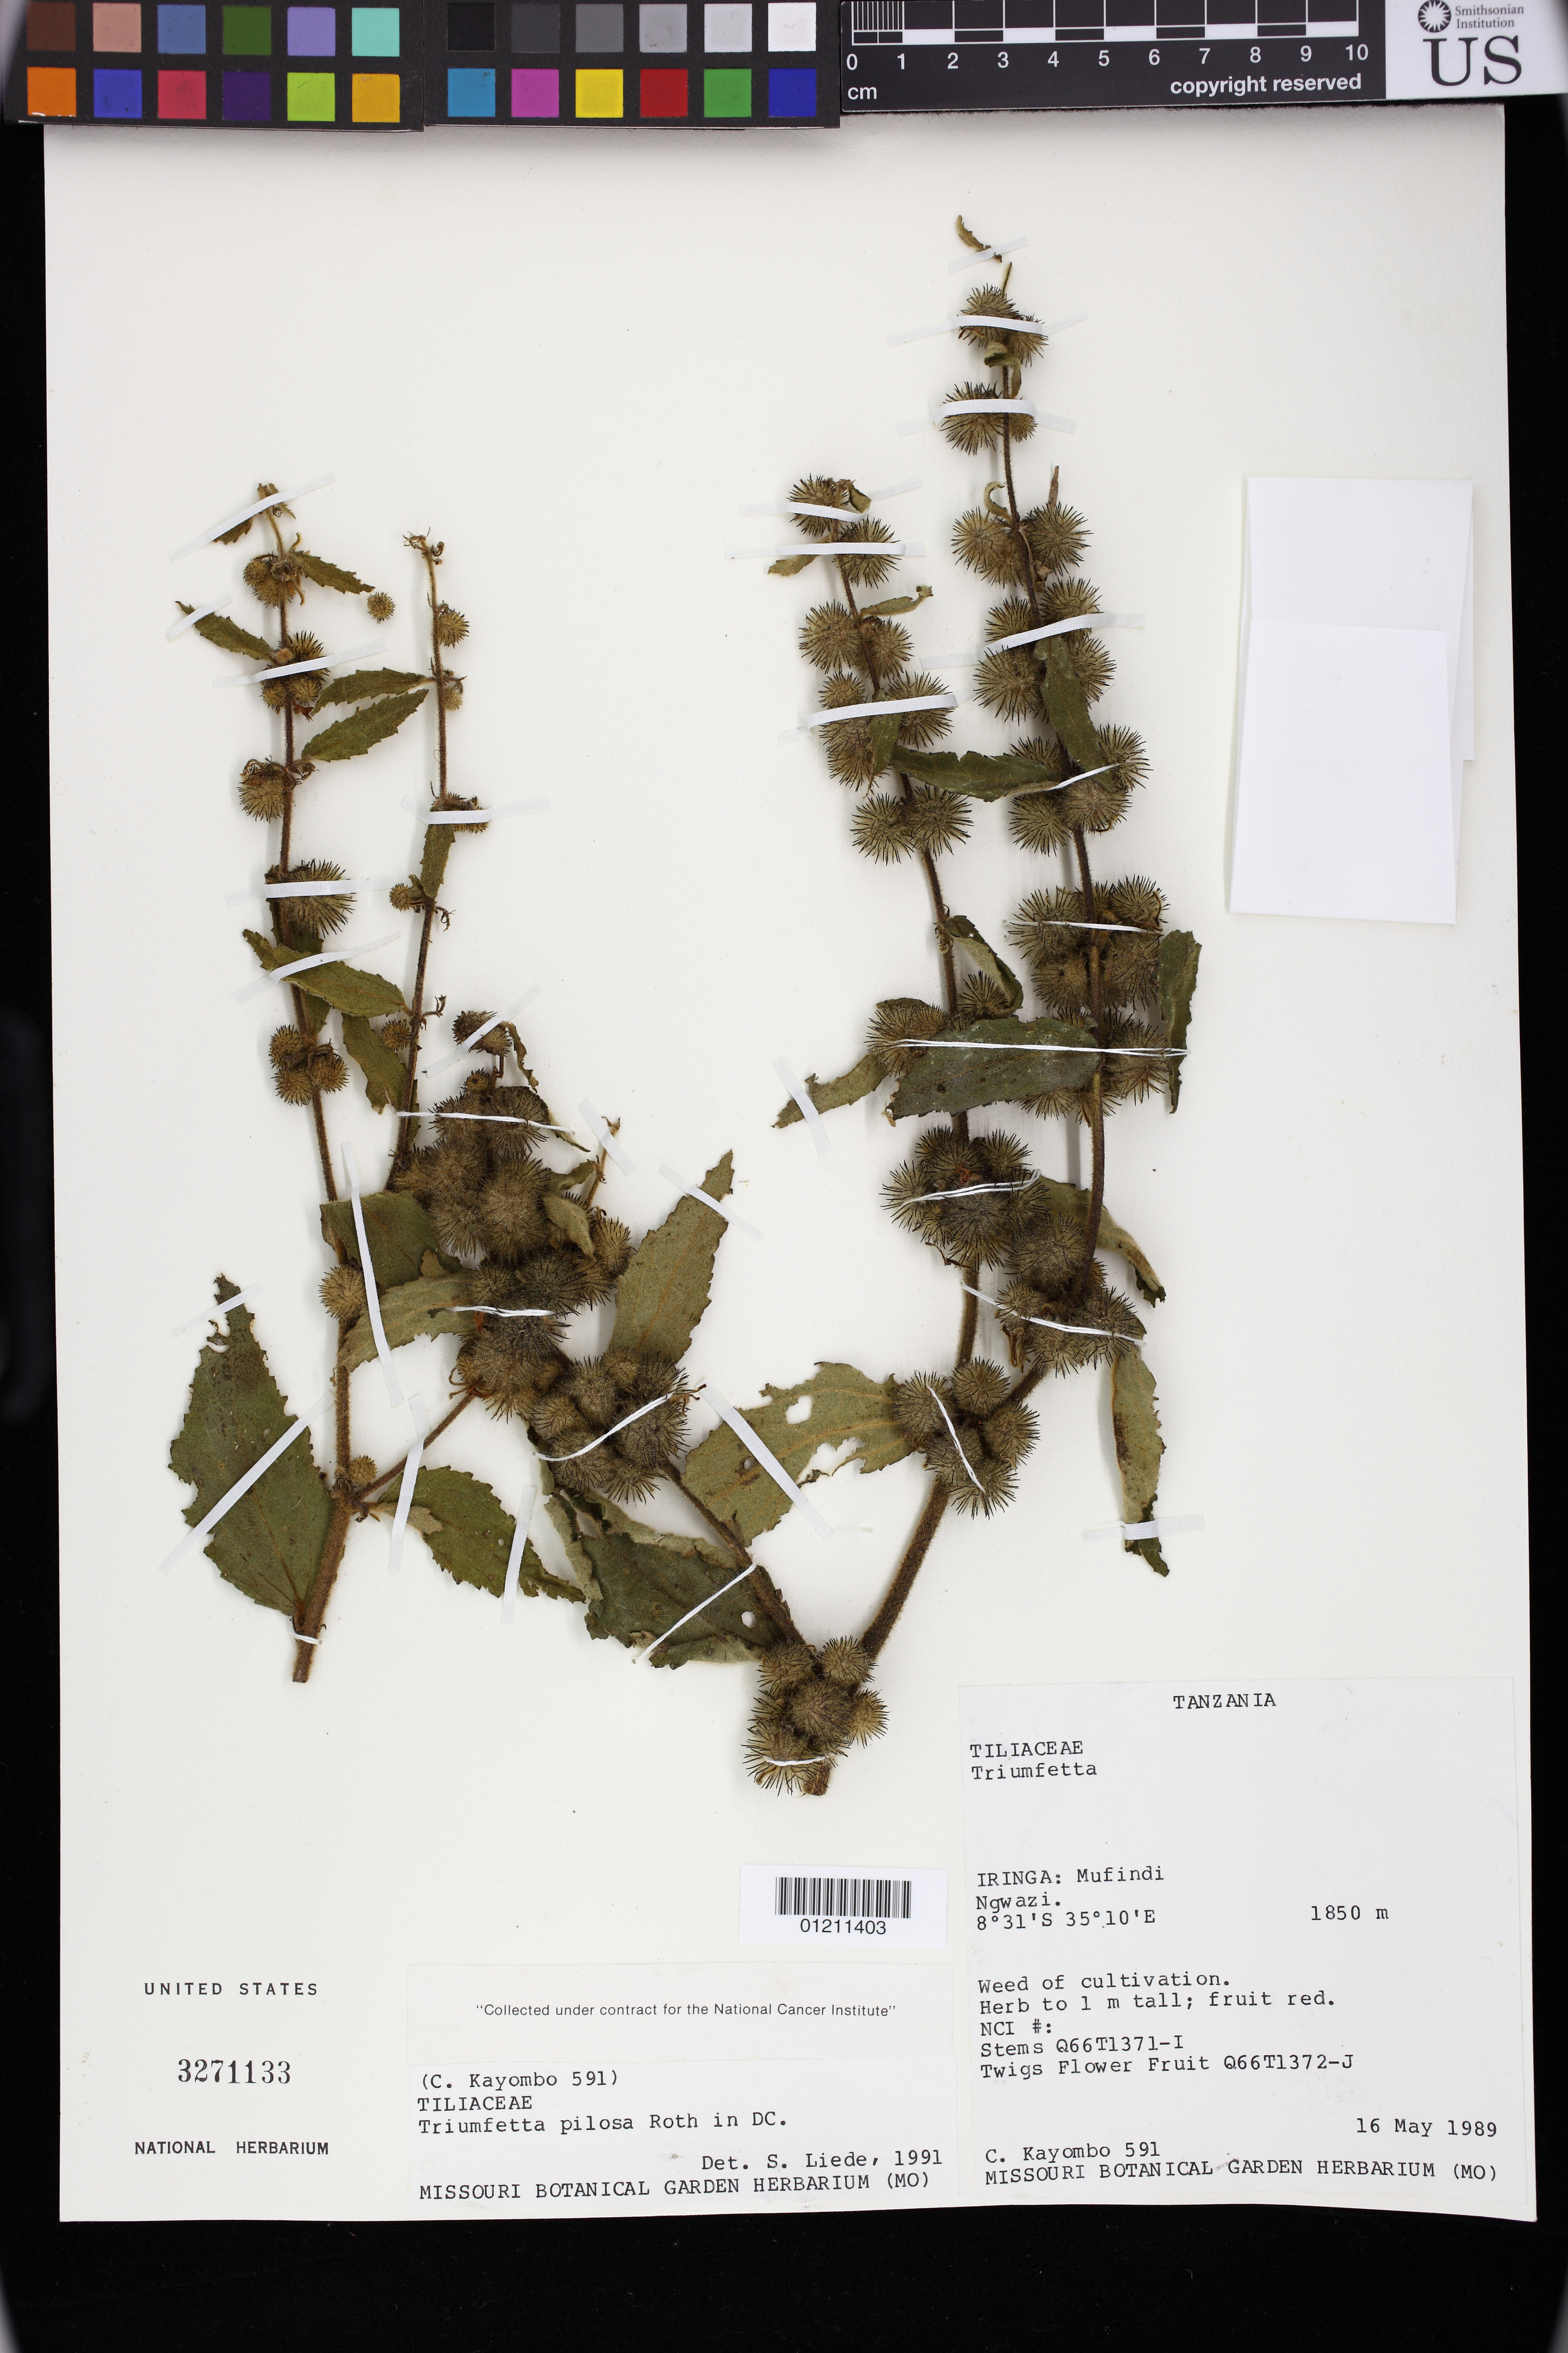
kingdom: Plantae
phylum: Tracheophyta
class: Magnoliopsida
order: Malvales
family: Malvaceae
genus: Triumfetta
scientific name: Triumfetta pilosa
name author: Roth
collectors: C. J. Kayombo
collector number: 591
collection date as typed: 16 May 1989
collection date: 1989-05-16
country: Tanzania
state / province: Iringa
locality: Iringa: Mufindi, Ngwazi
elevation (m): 1850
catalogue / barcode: US 3271133